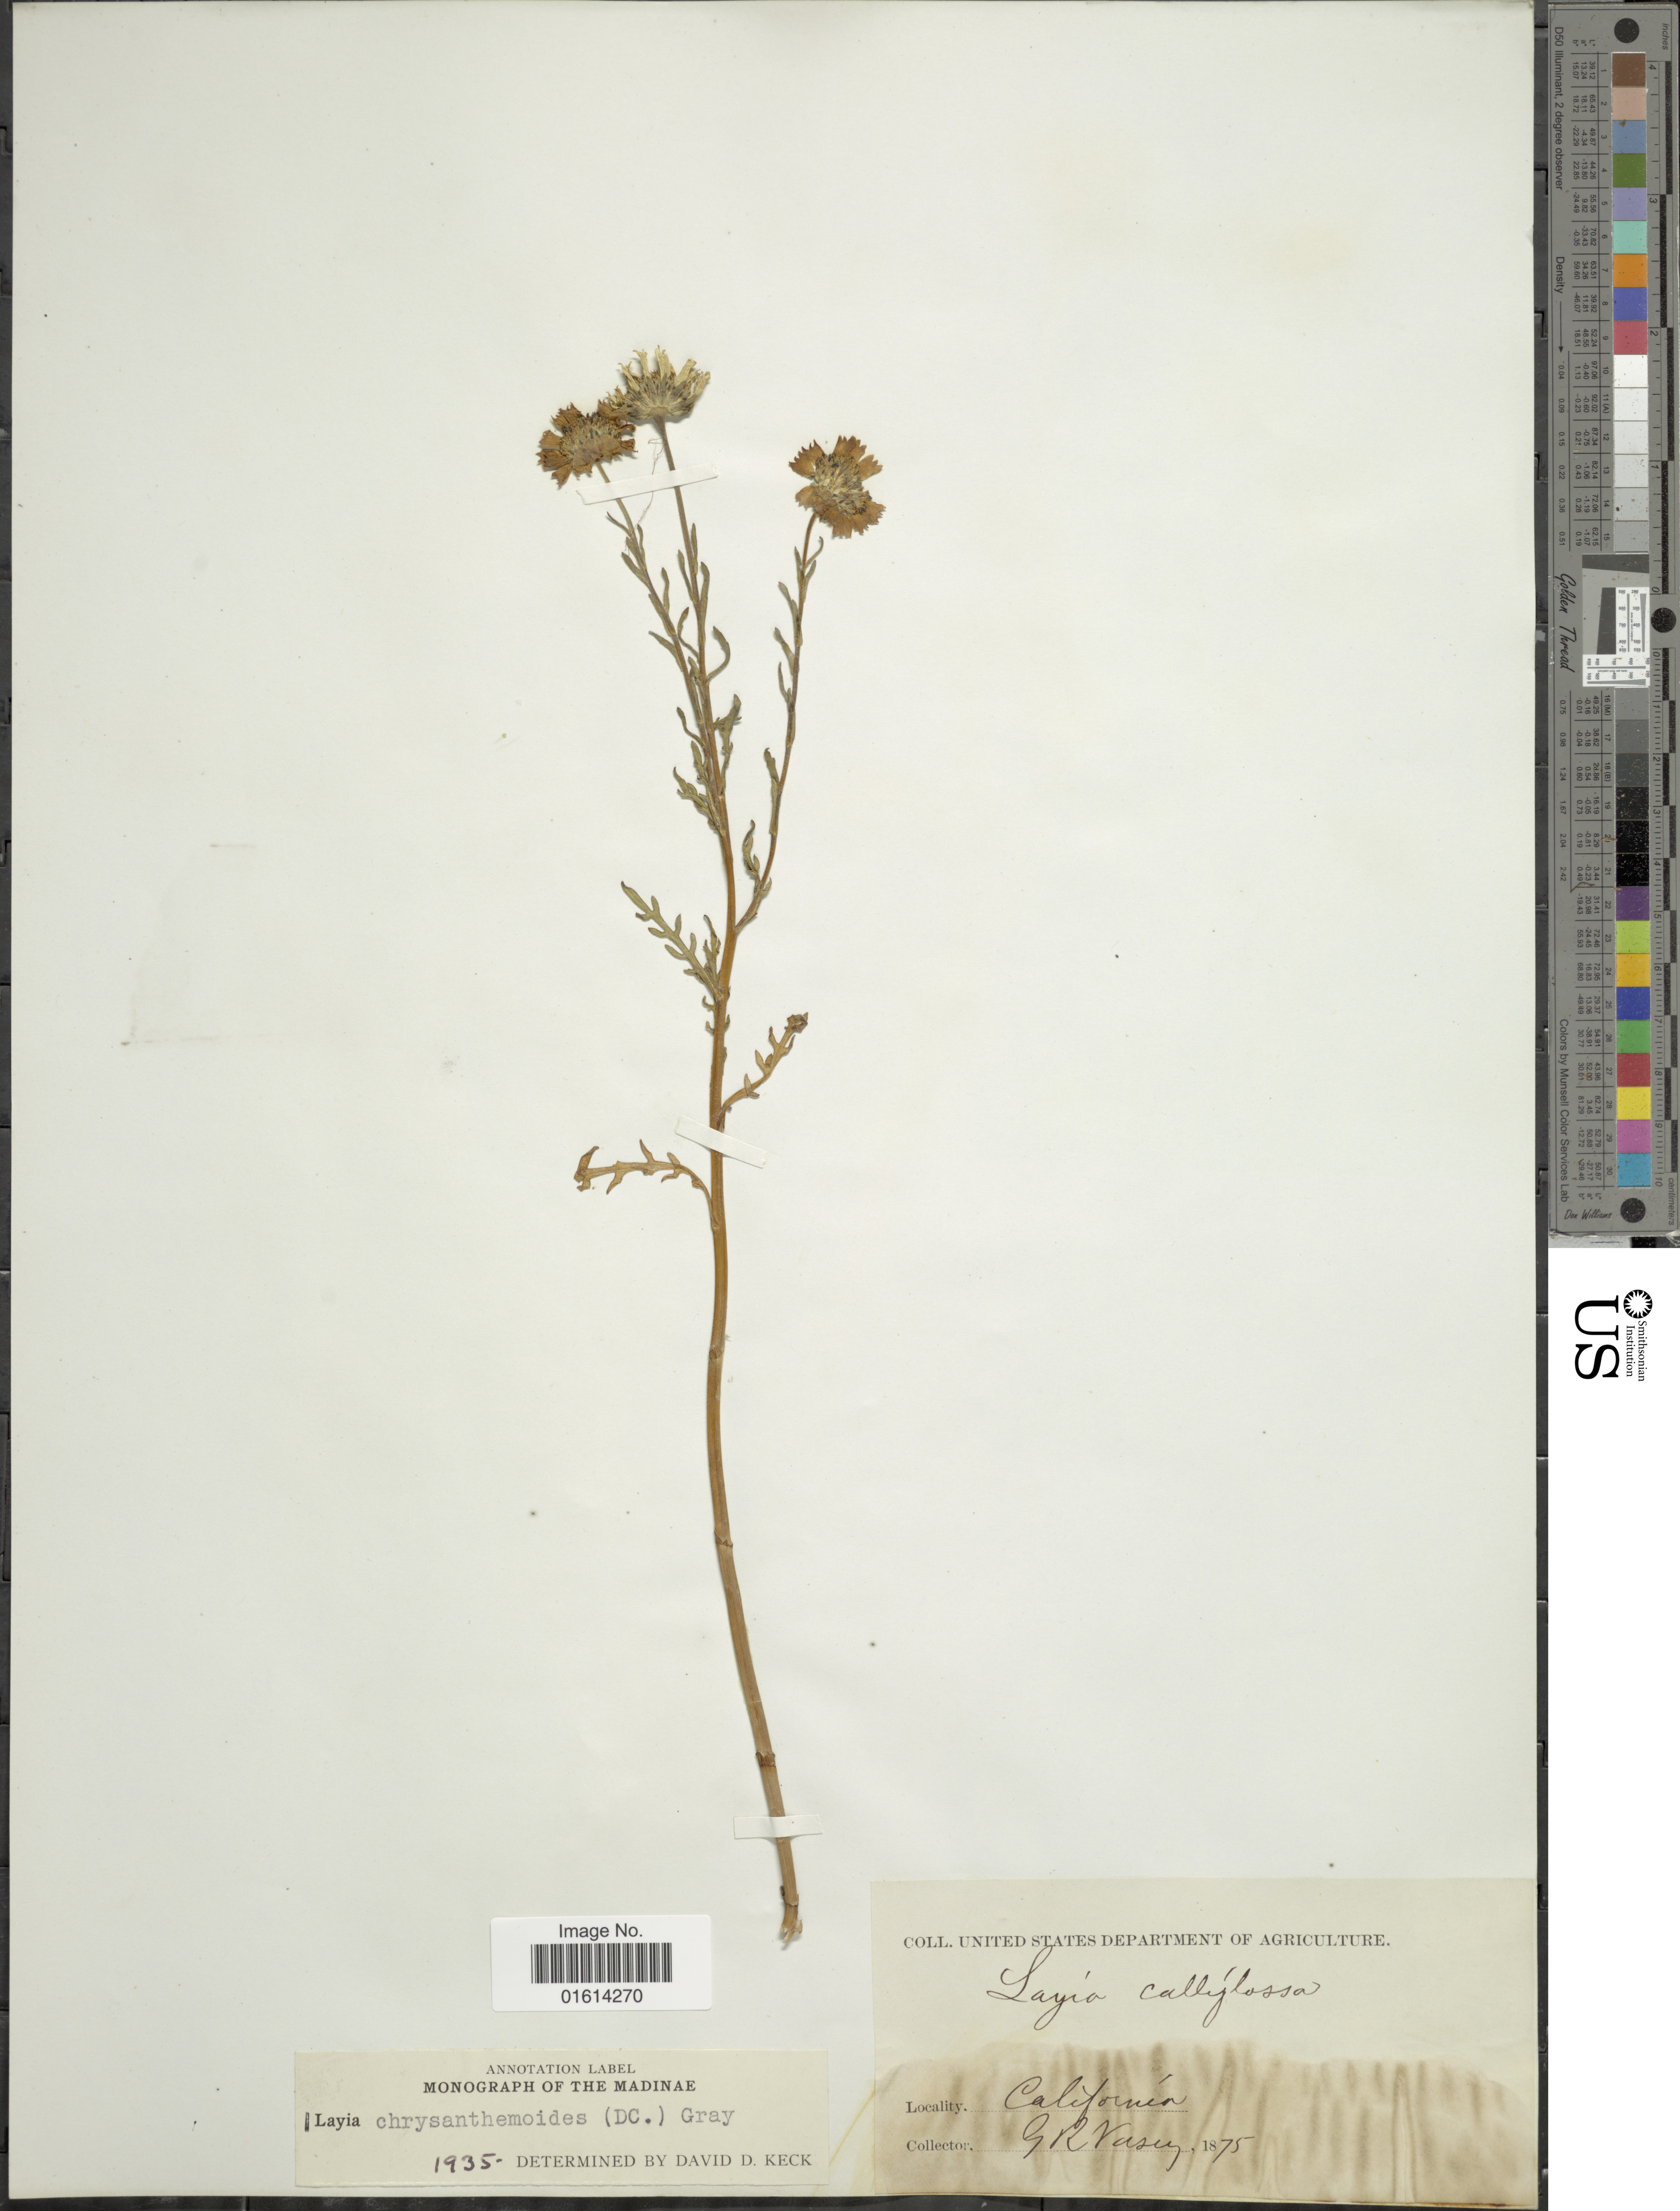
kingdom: Plantae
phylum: Tracheophyta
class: Magnoliopsida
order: Asterales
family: Asteraceae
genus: Layia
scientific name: Layia chrysanthemoides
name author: (DC.) A. Gray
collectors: G. R. Vasey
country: United States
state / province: California